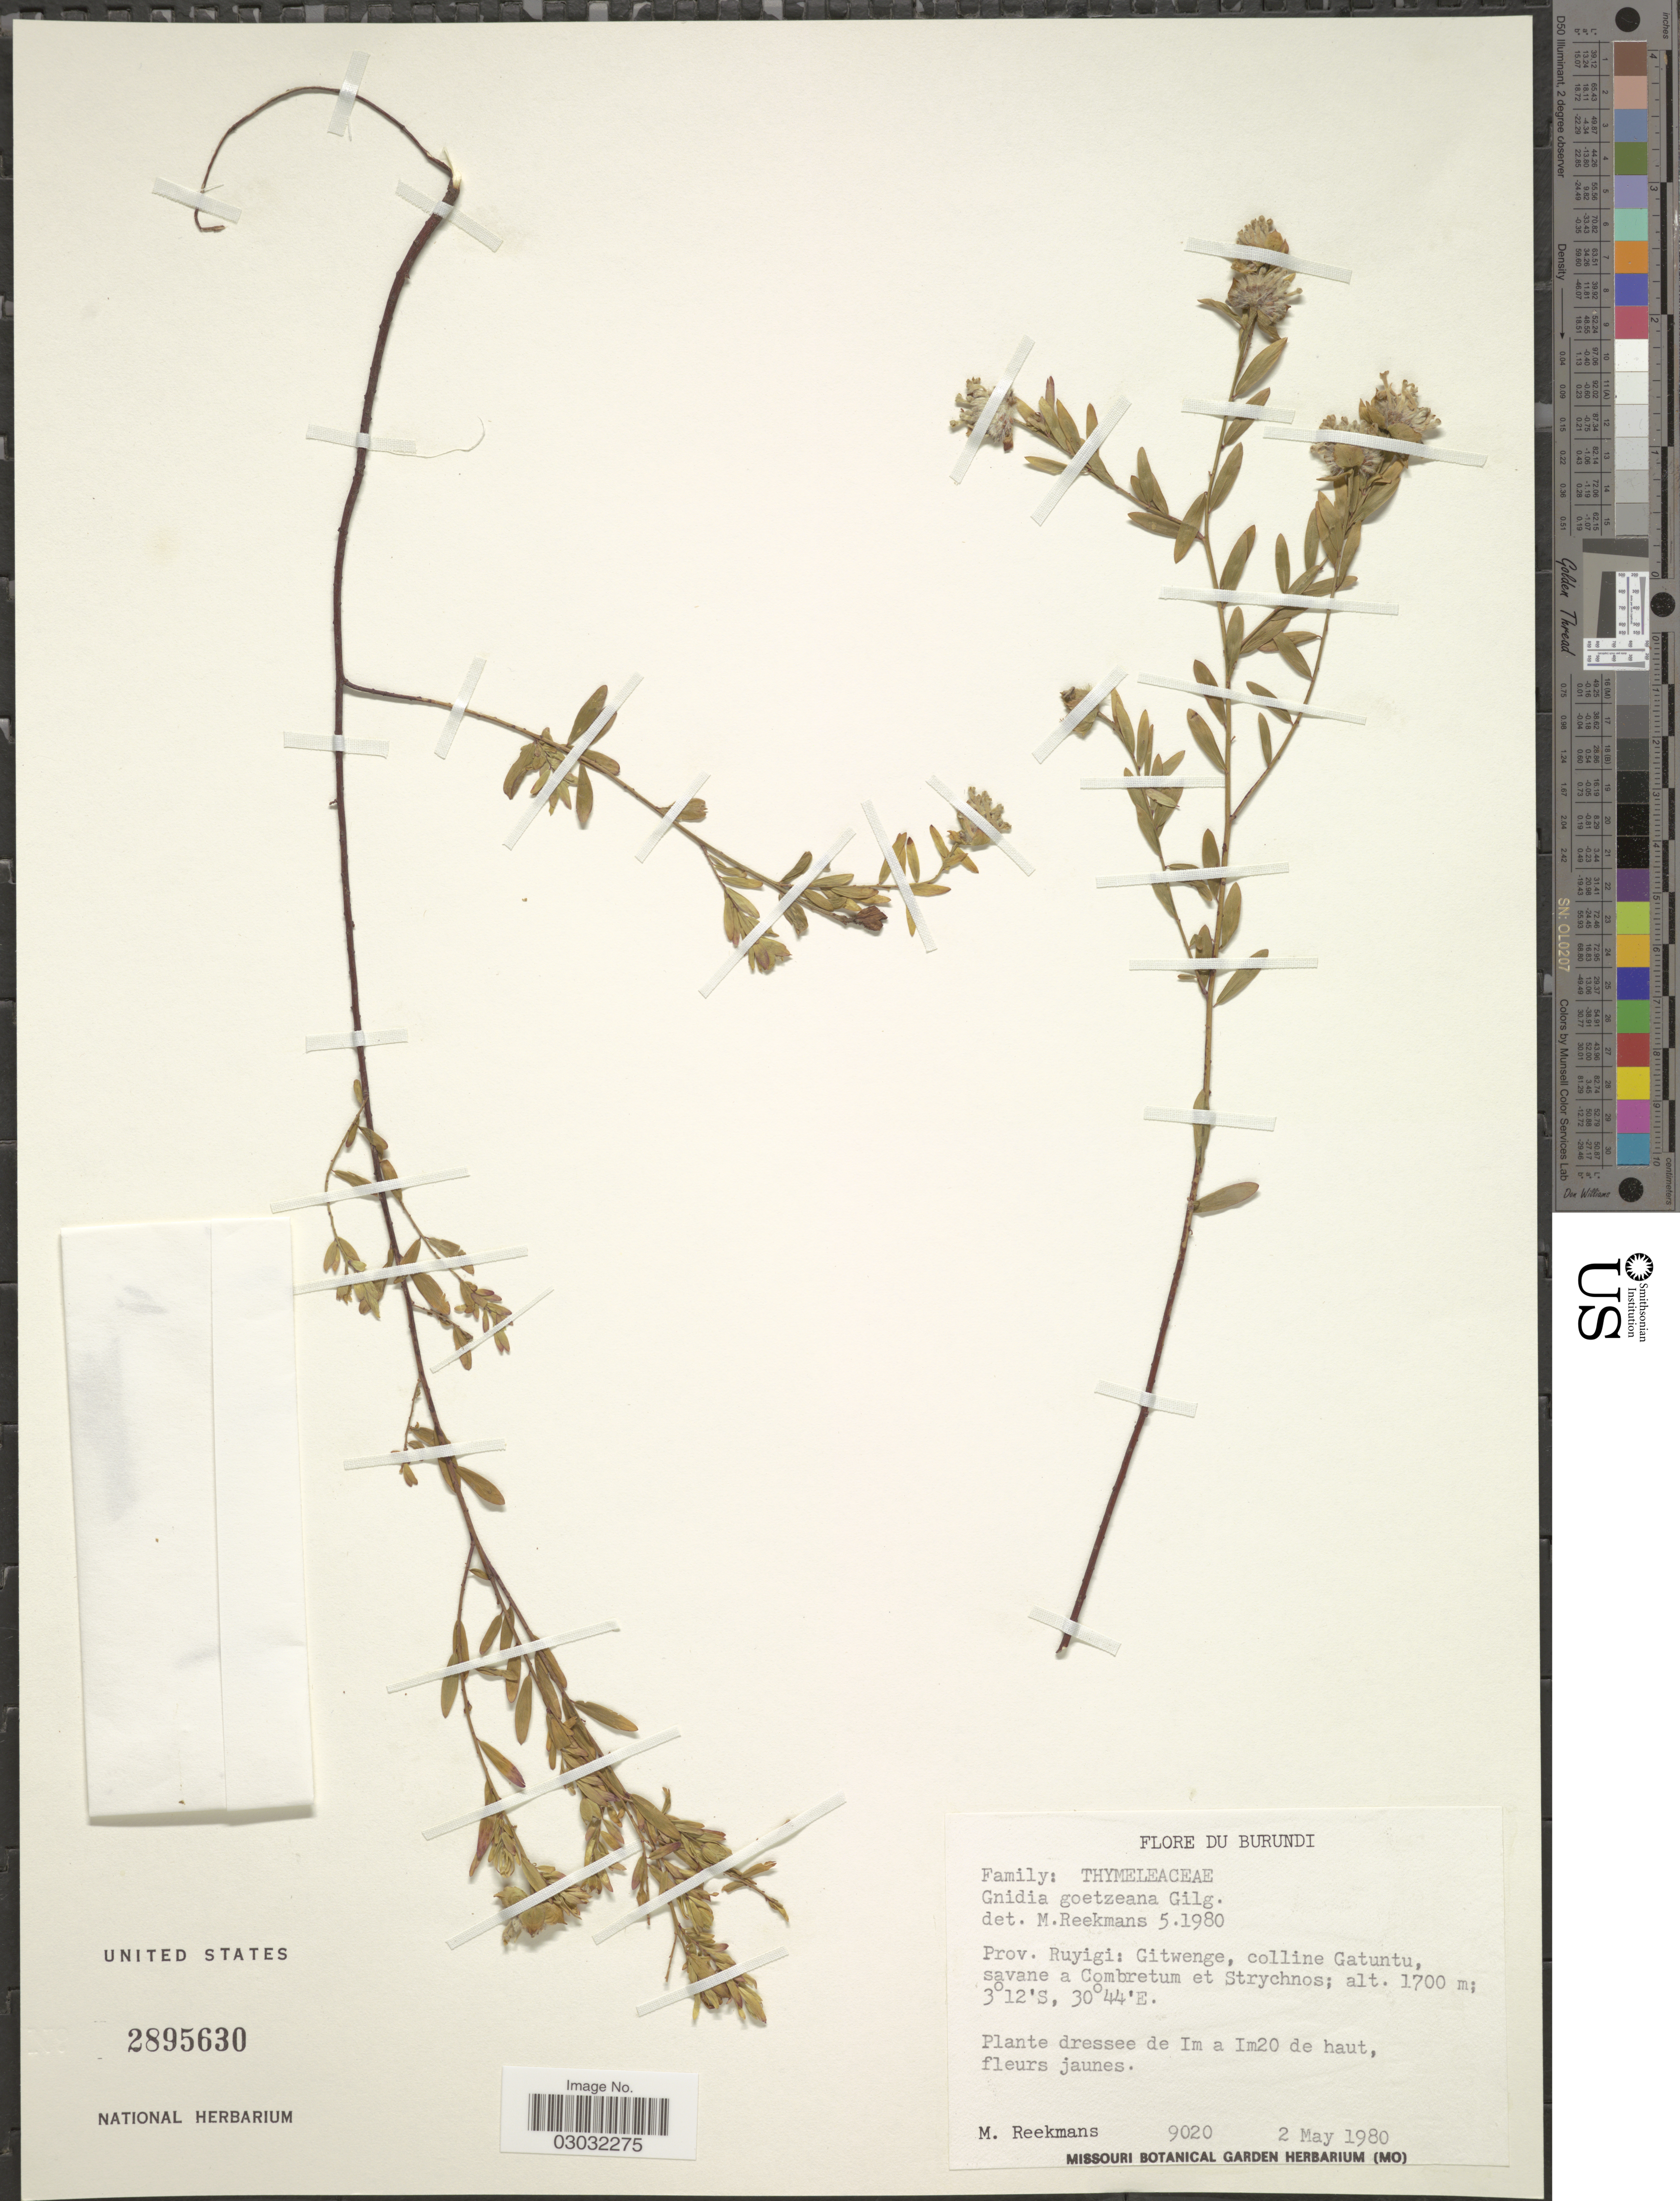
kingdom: Plantae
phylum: Tracheophyta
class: Magnoliopsida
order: Malvales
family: Thymelaeaceae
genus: Lasiosiphon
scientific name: Lasiosiphon goetzeanus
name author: (Gilg) Olaniyan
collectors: M. Reekmans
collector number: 9020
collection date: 1980-05-02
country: Burundi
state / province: Ruyigi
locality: Gitwenge, colline Gatuntu.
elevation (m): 1700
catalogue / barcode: US 2895630